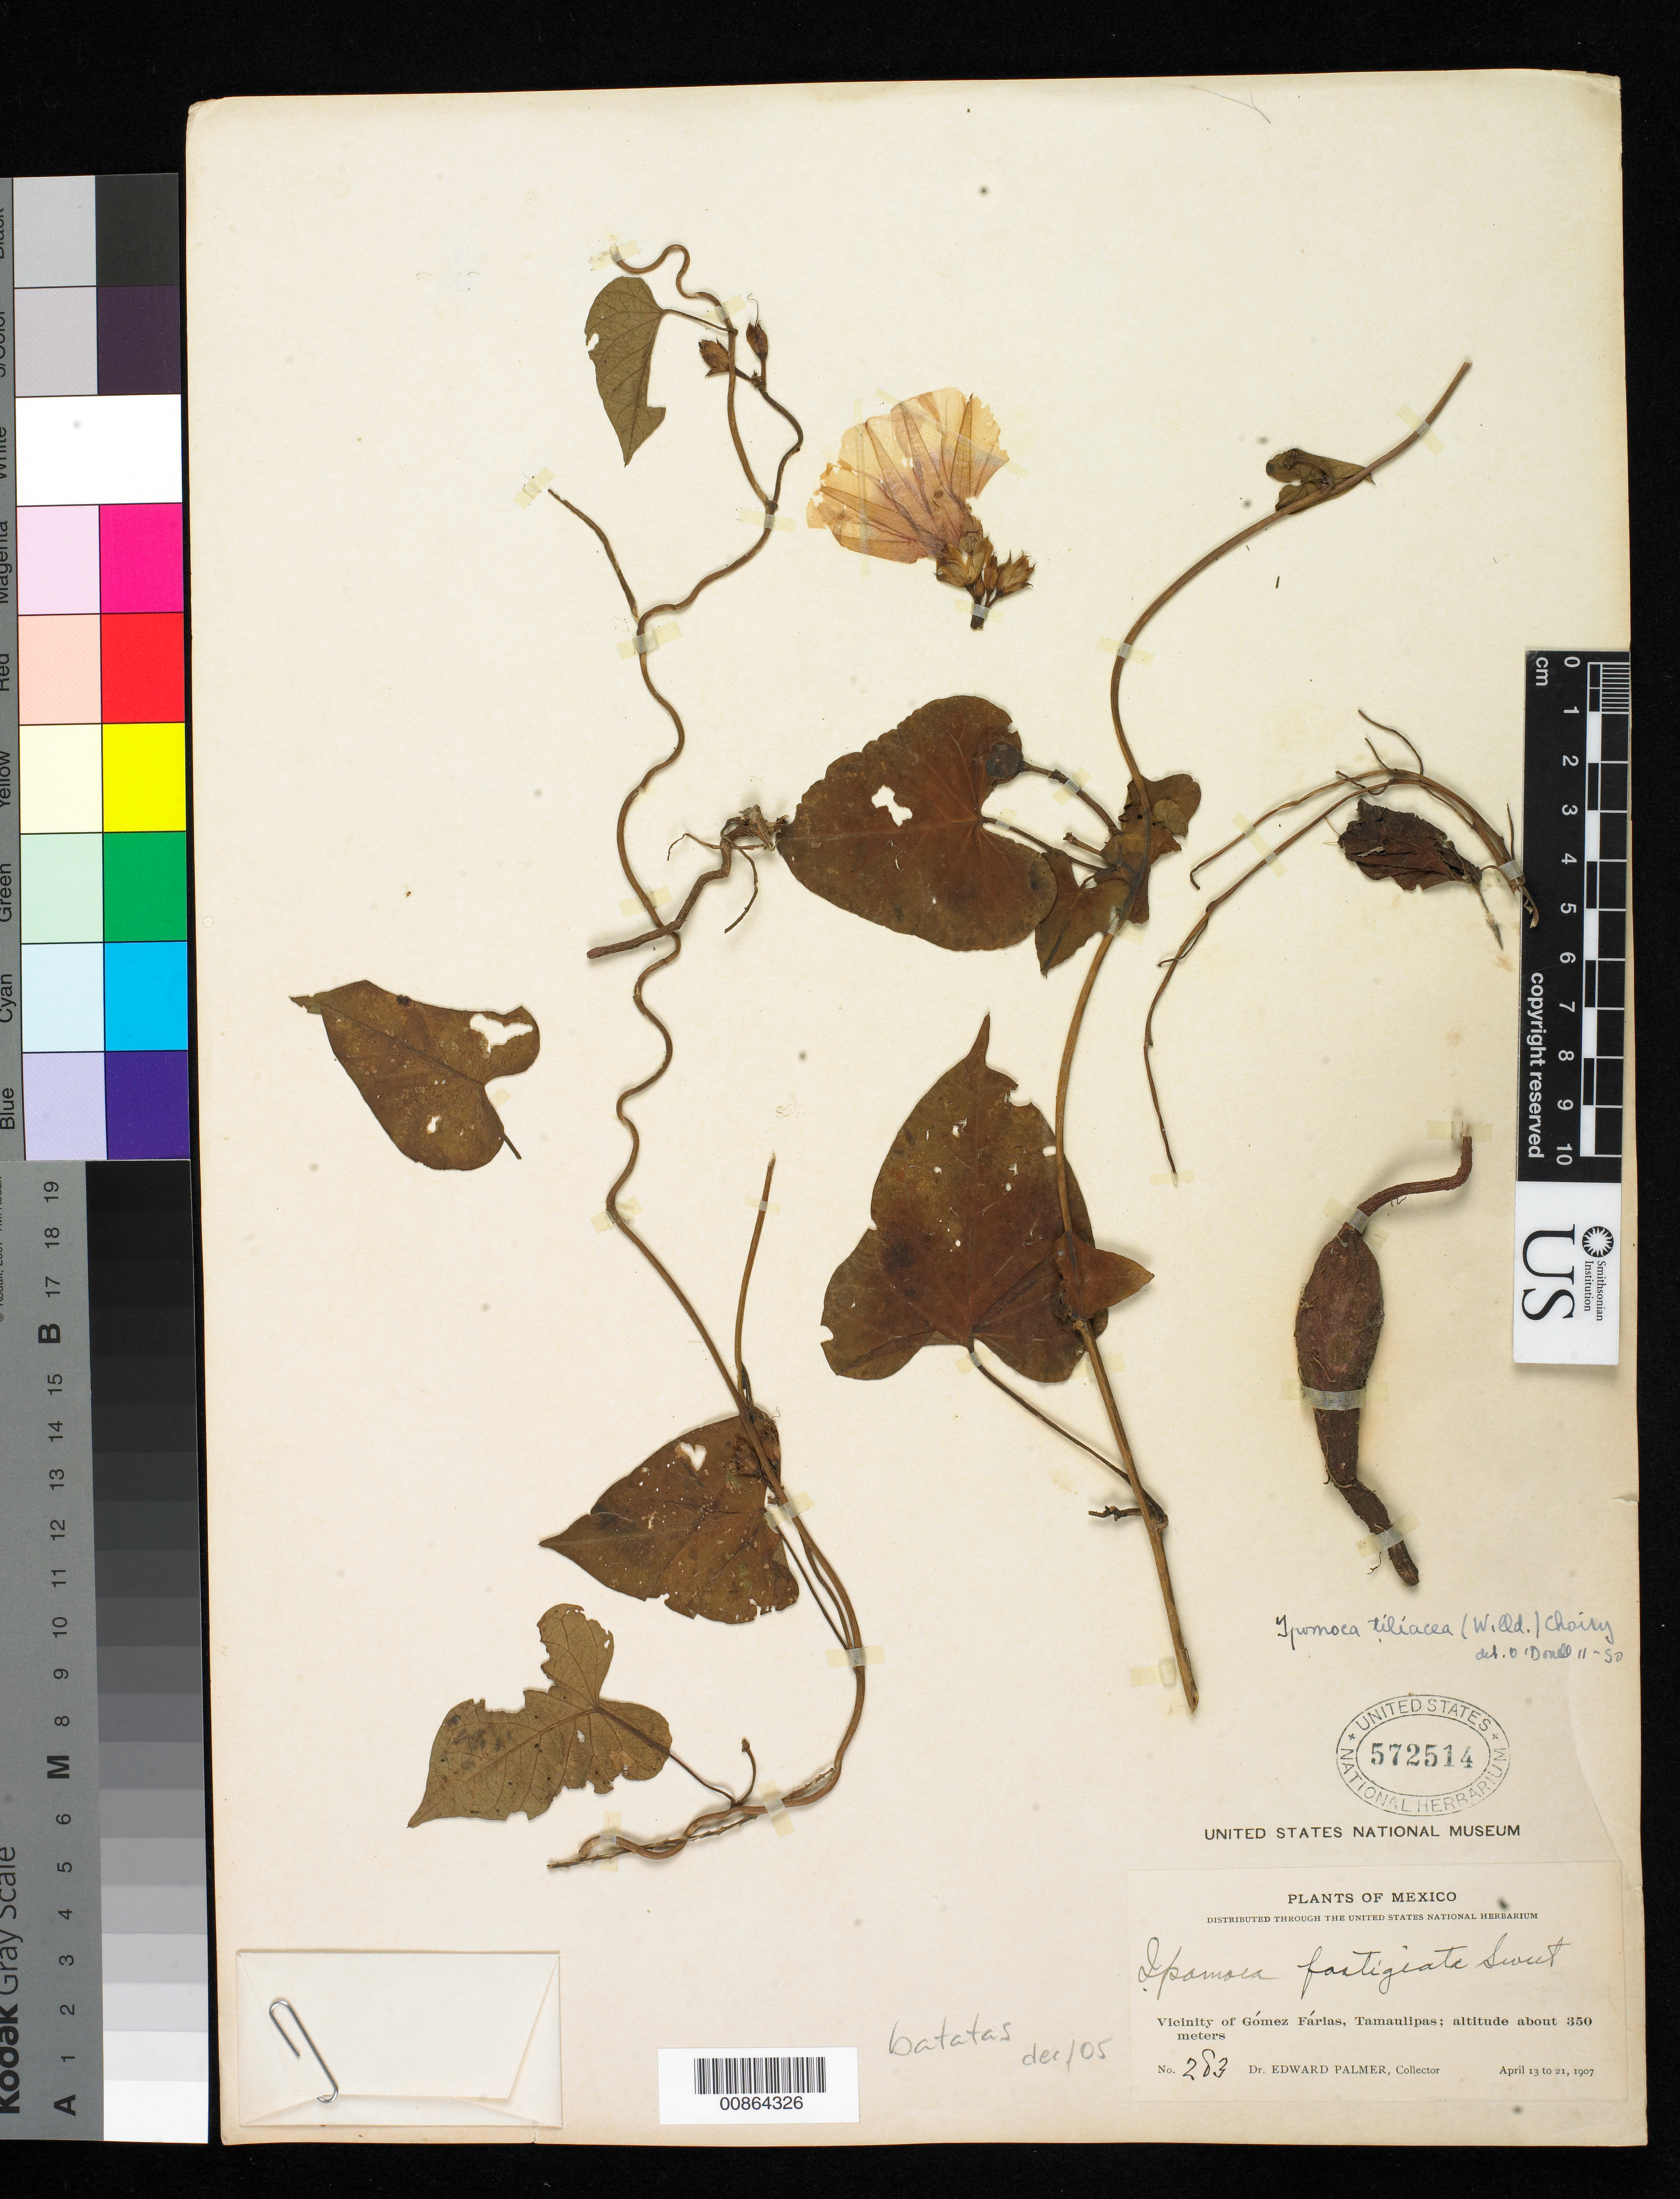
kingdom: Plantae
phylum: Tracheophyta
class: Magnoliopsida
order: Solanales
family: Convolvulaceae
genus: Ipomoea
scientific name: Ipomoea batatas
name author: (L.) Lam.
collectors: E. Palmer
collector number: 283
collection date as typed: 13 Apr 1907 to 21 Apr 1907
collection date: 1907-04-13/1907-04-21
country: Mexico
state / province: Tamaulipas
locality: Vicinity of Gómez Farias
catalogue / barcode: US 572514